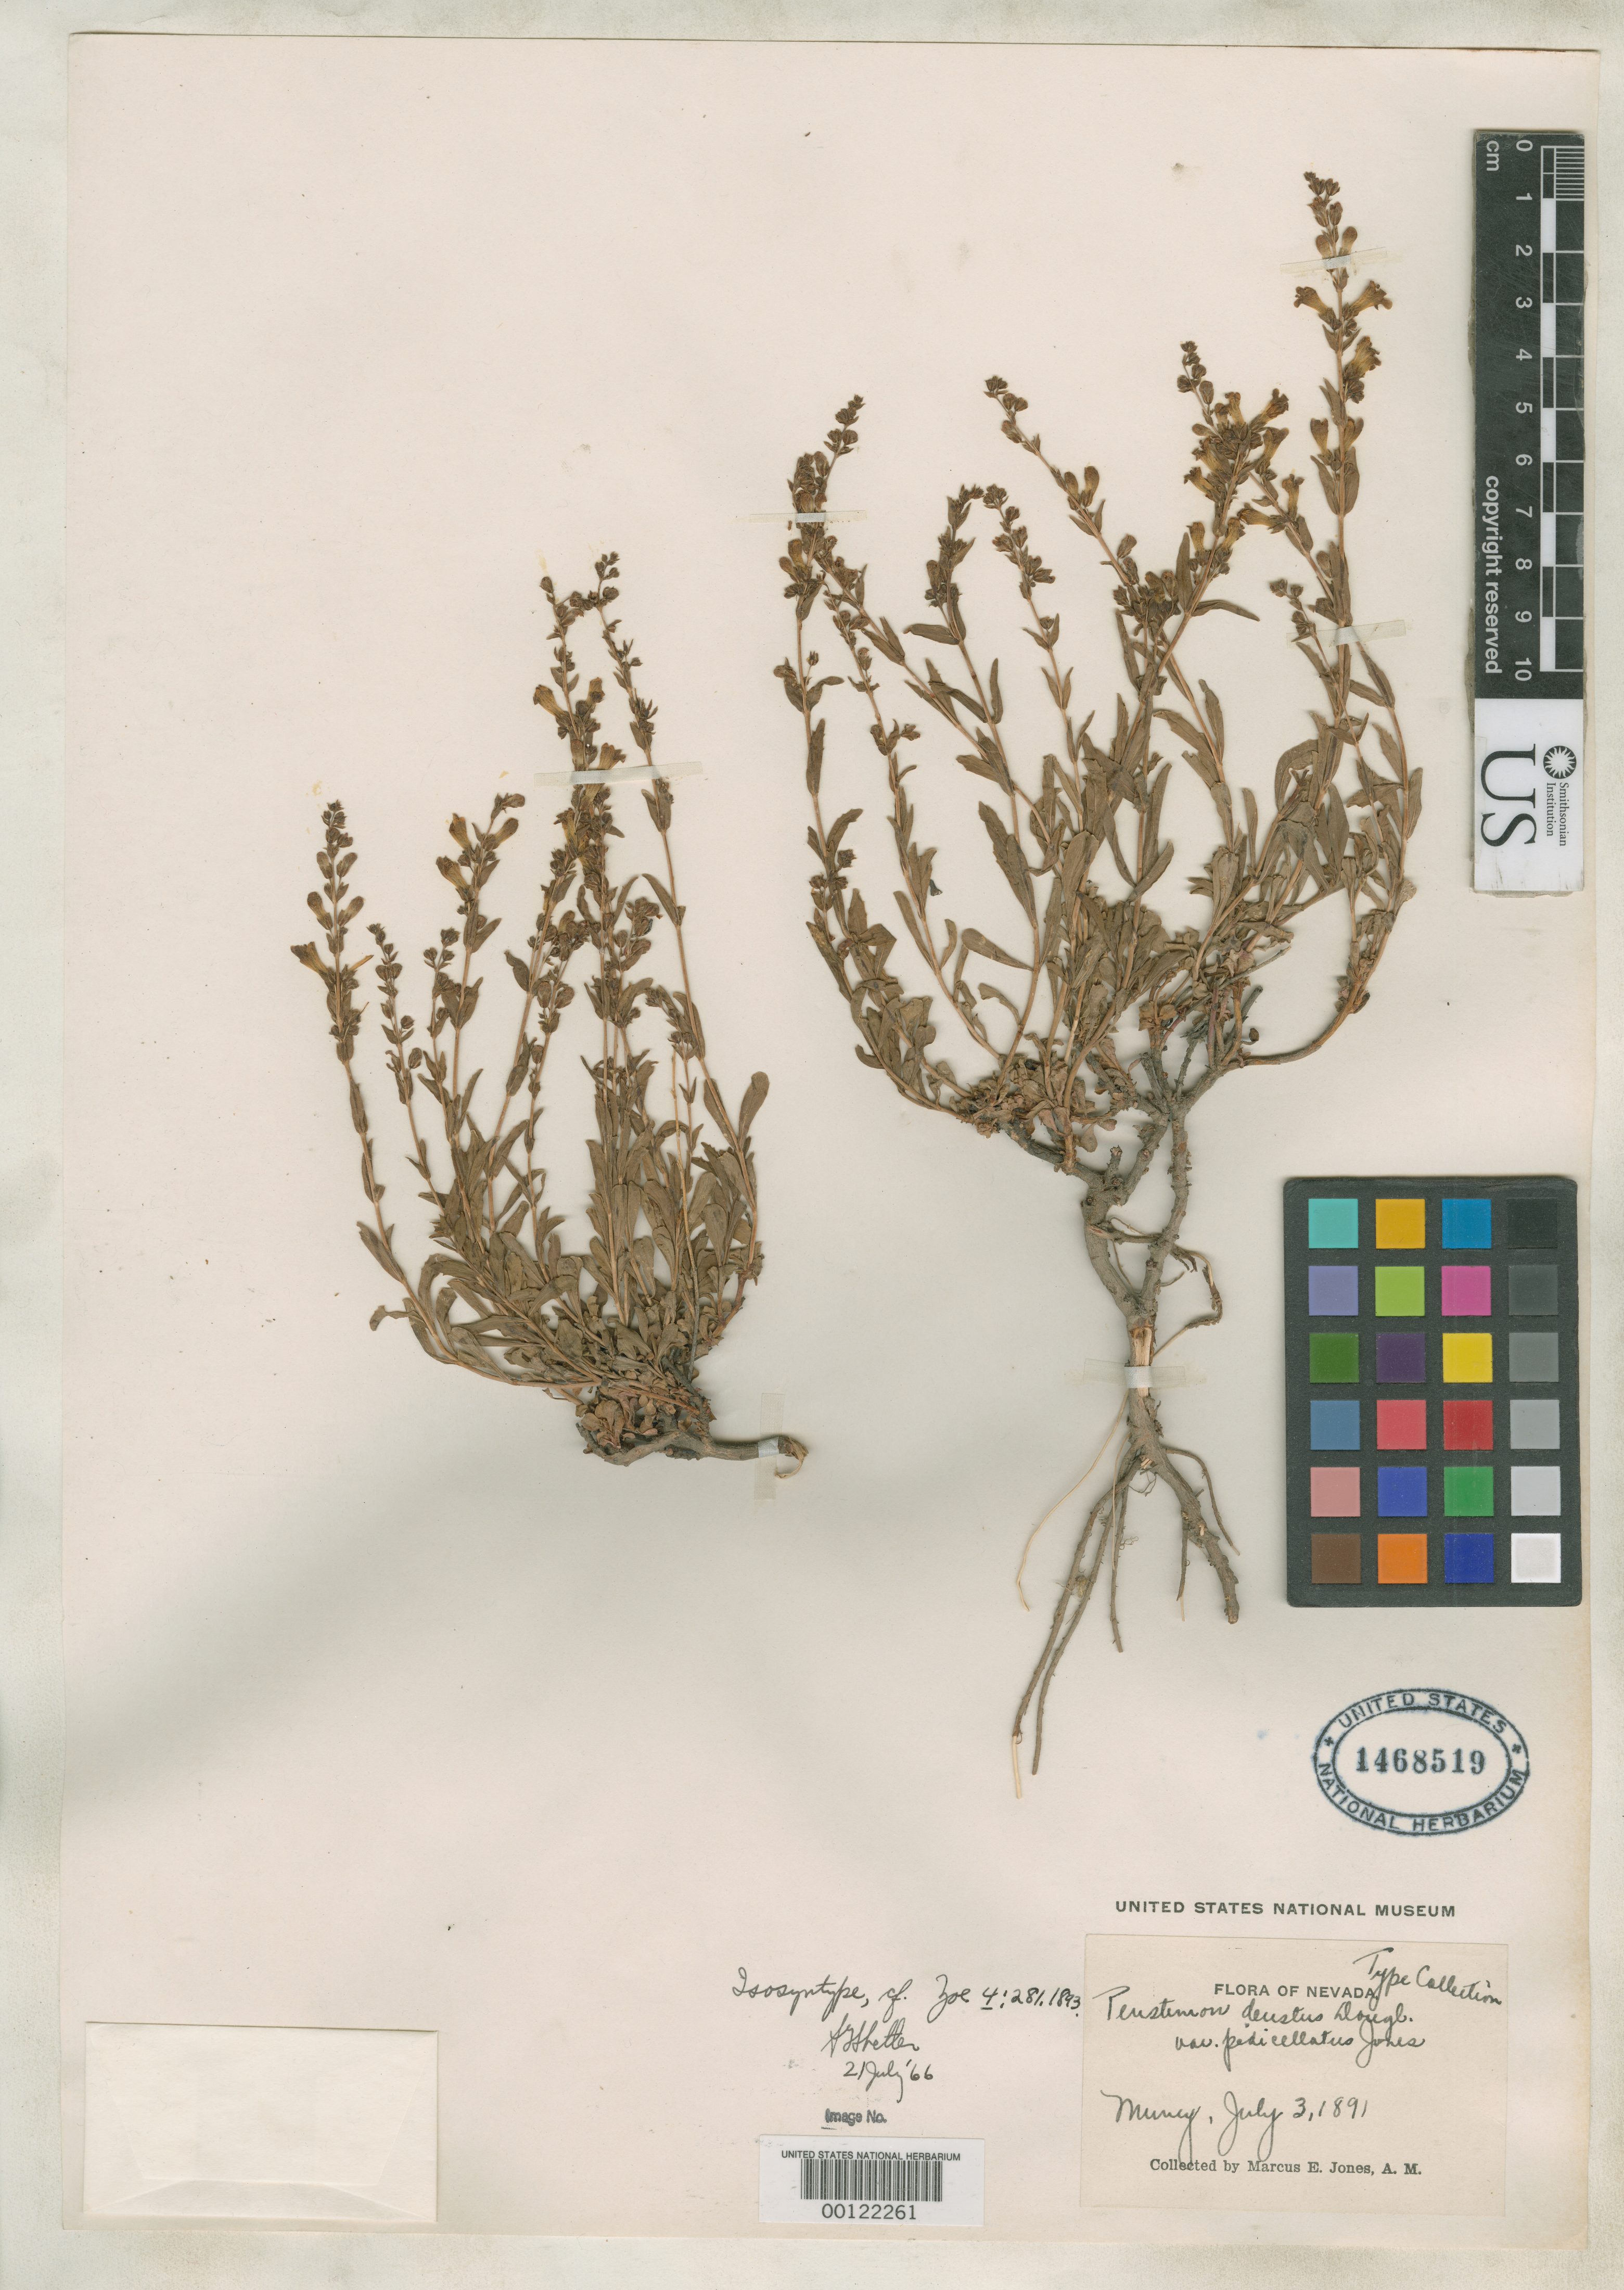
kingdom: Plantae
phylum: Tracheophyta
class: Magnoliopsida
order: Lamiales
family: Plantaginaceae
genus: Penstemon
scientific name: Penstemon deustus var. pedicellatus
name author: M.E. Jones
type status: Isolectotype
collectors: M. E. Jones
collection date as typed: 03 Jul 1891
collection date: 1891-07-03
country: United States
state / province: Nevada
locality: Muney.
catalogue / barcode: US 1468519